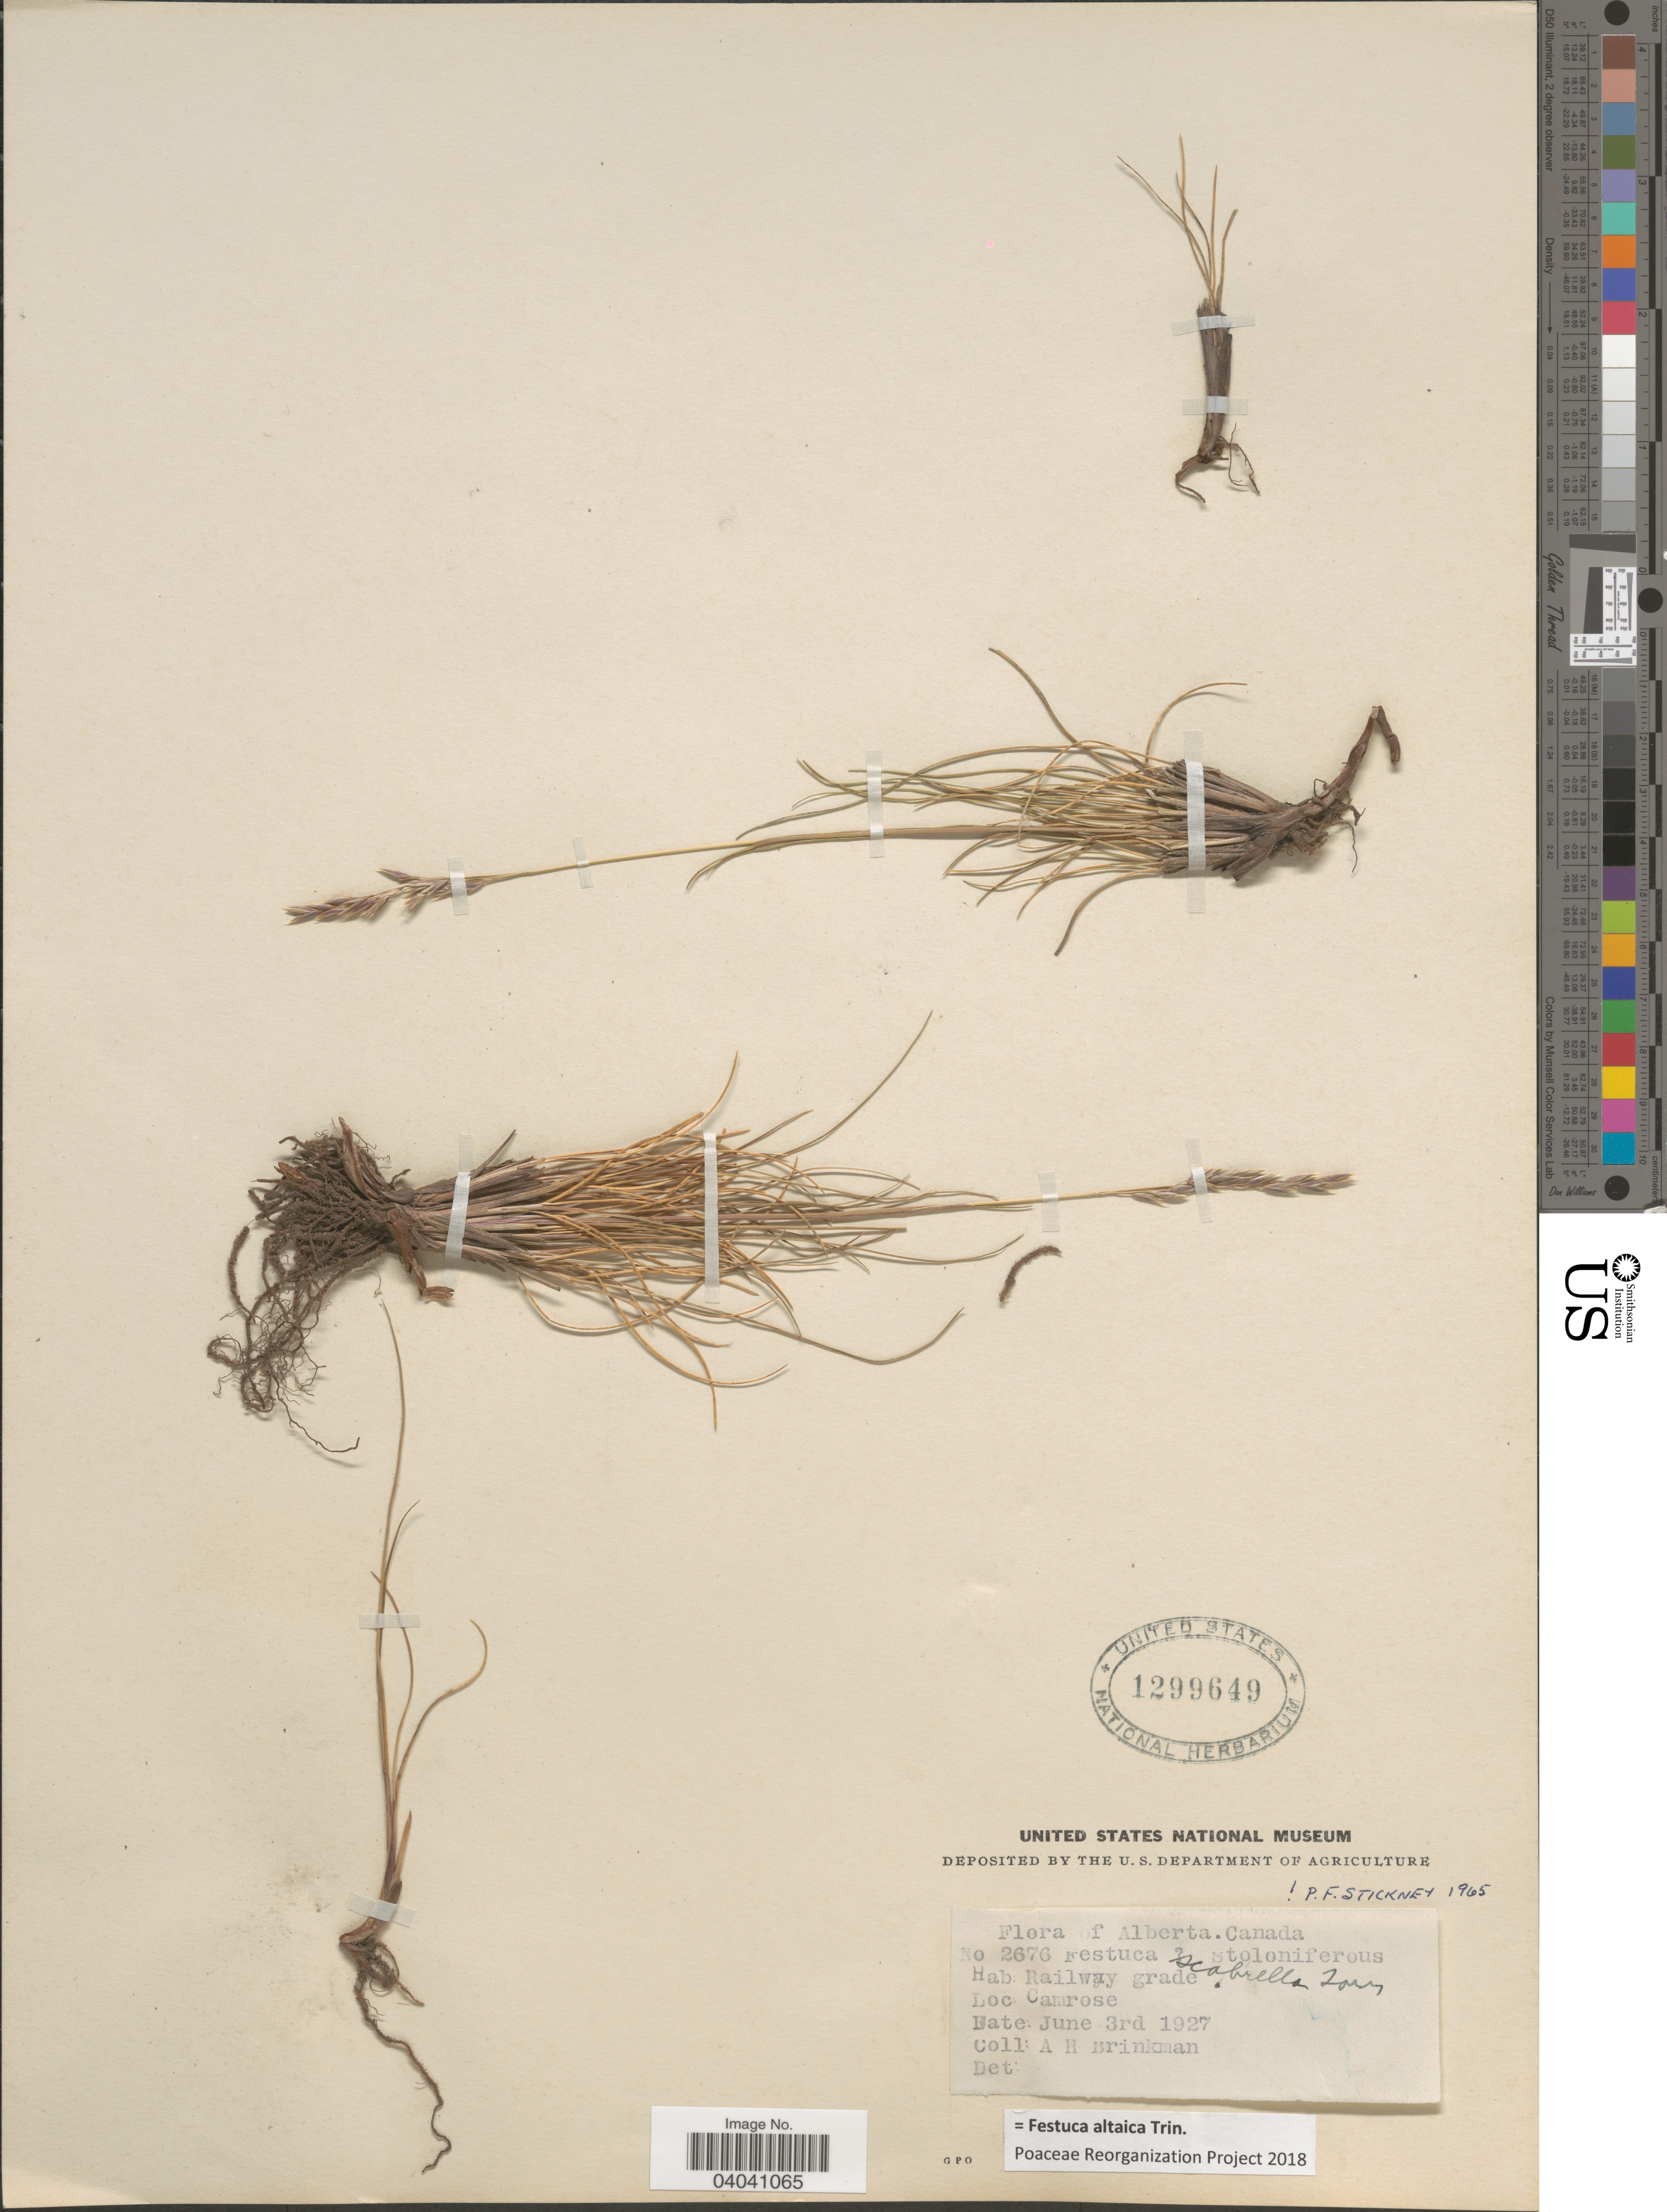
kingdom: Plantae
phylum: Tracheophyta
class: Liliopsida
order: Poales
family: Poaceae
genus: Festuca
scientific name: Festuca altaica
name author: Trin.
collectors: A. Brinkman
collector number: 2676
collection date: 1927-06-03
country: Canada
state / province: Alberta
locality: Railway grade. Camrose.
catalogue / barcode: US 1299649